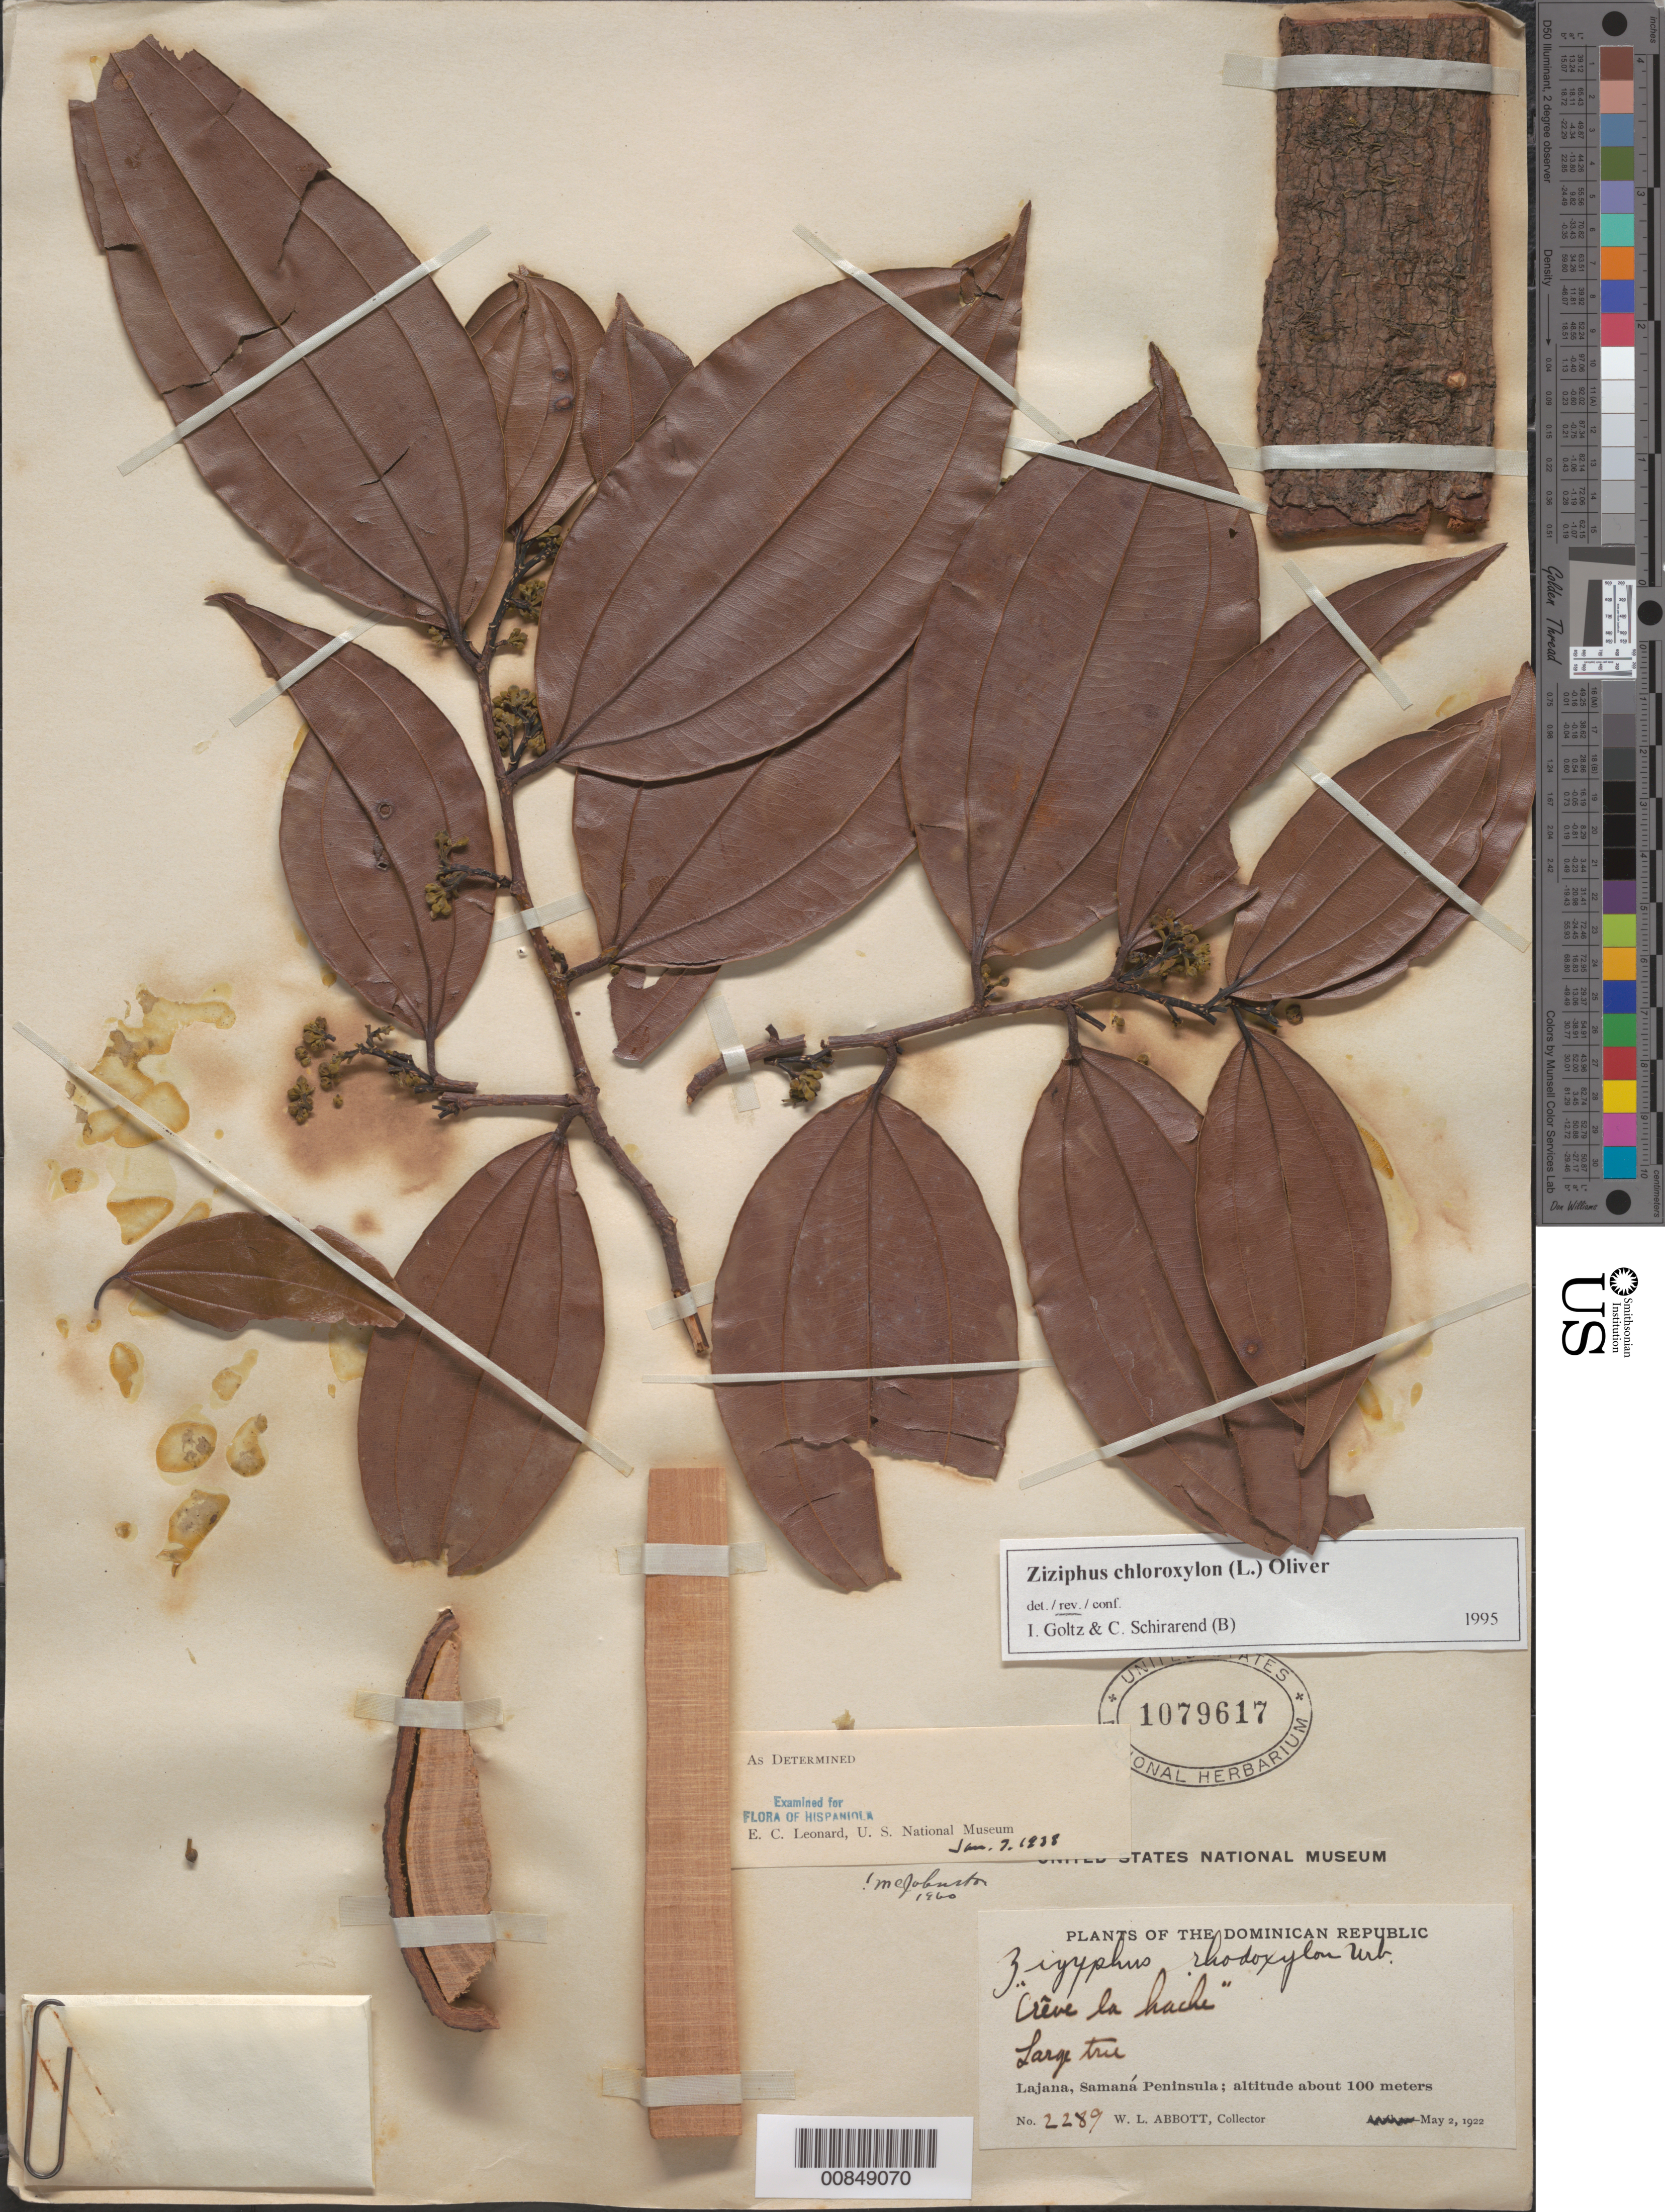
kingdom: Plantae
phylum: Tracheophyta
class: Magnoliopsida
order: Rosales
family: Rhamnaceae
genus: Sarcomphalus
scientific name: Sarcomphalus chloroxylon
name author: (L.) Hauenschild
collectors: W. L. Abbott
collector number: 2289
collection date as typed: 02 May 1922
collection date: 1922-05-02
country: Dominican Republic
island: Hispaniola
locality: Lajana, Samaná Peninsula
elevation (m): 100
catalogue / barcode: US 1079617